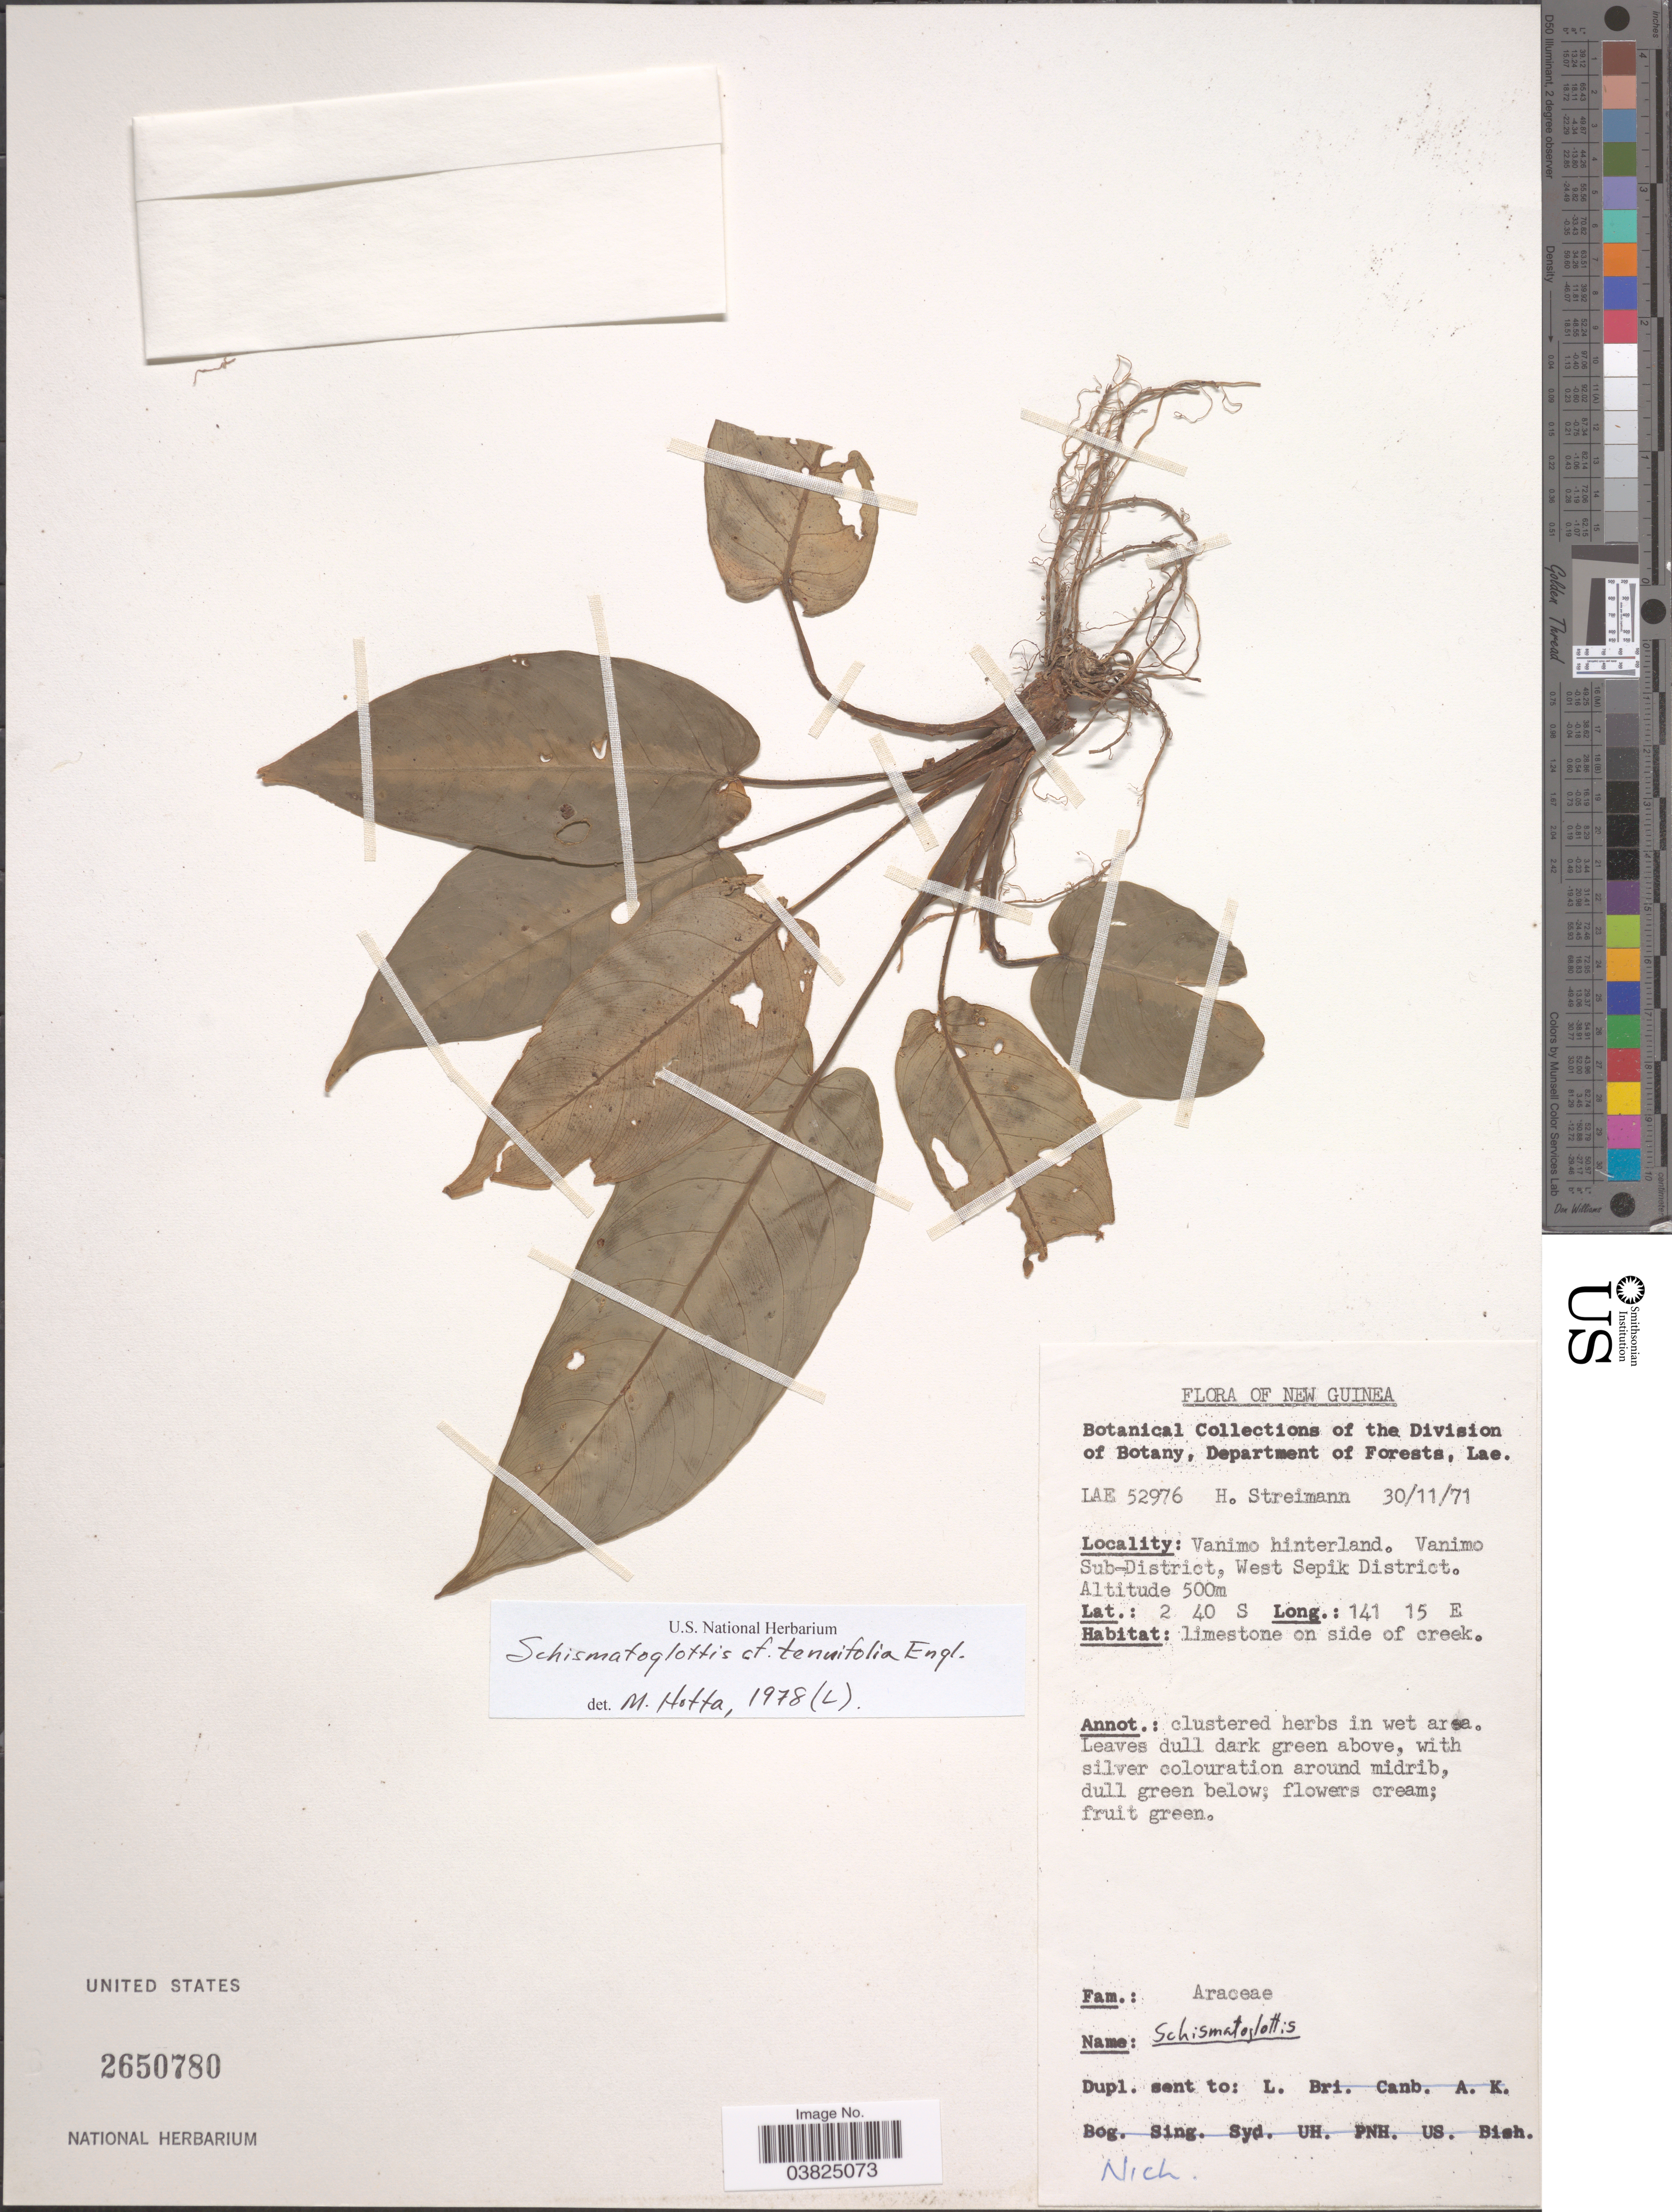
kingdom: Plantae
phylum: Tracheophyta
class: Liliopsida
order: Alismatales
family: Araceae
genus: Schismatoglottis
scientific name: Schismatoglottis tenuifolia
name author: Engl.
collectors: H. Streimann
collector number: LAE52976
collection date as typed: Transcribed d/m/y: 30/11/71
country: Papua New Guinea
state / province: Sandaun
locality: New Guinea. Vanimo hinterland. Vanimo Sub-District, West Sepik District. Limestone on side of creek.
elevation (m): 500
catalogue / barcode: US 2650780